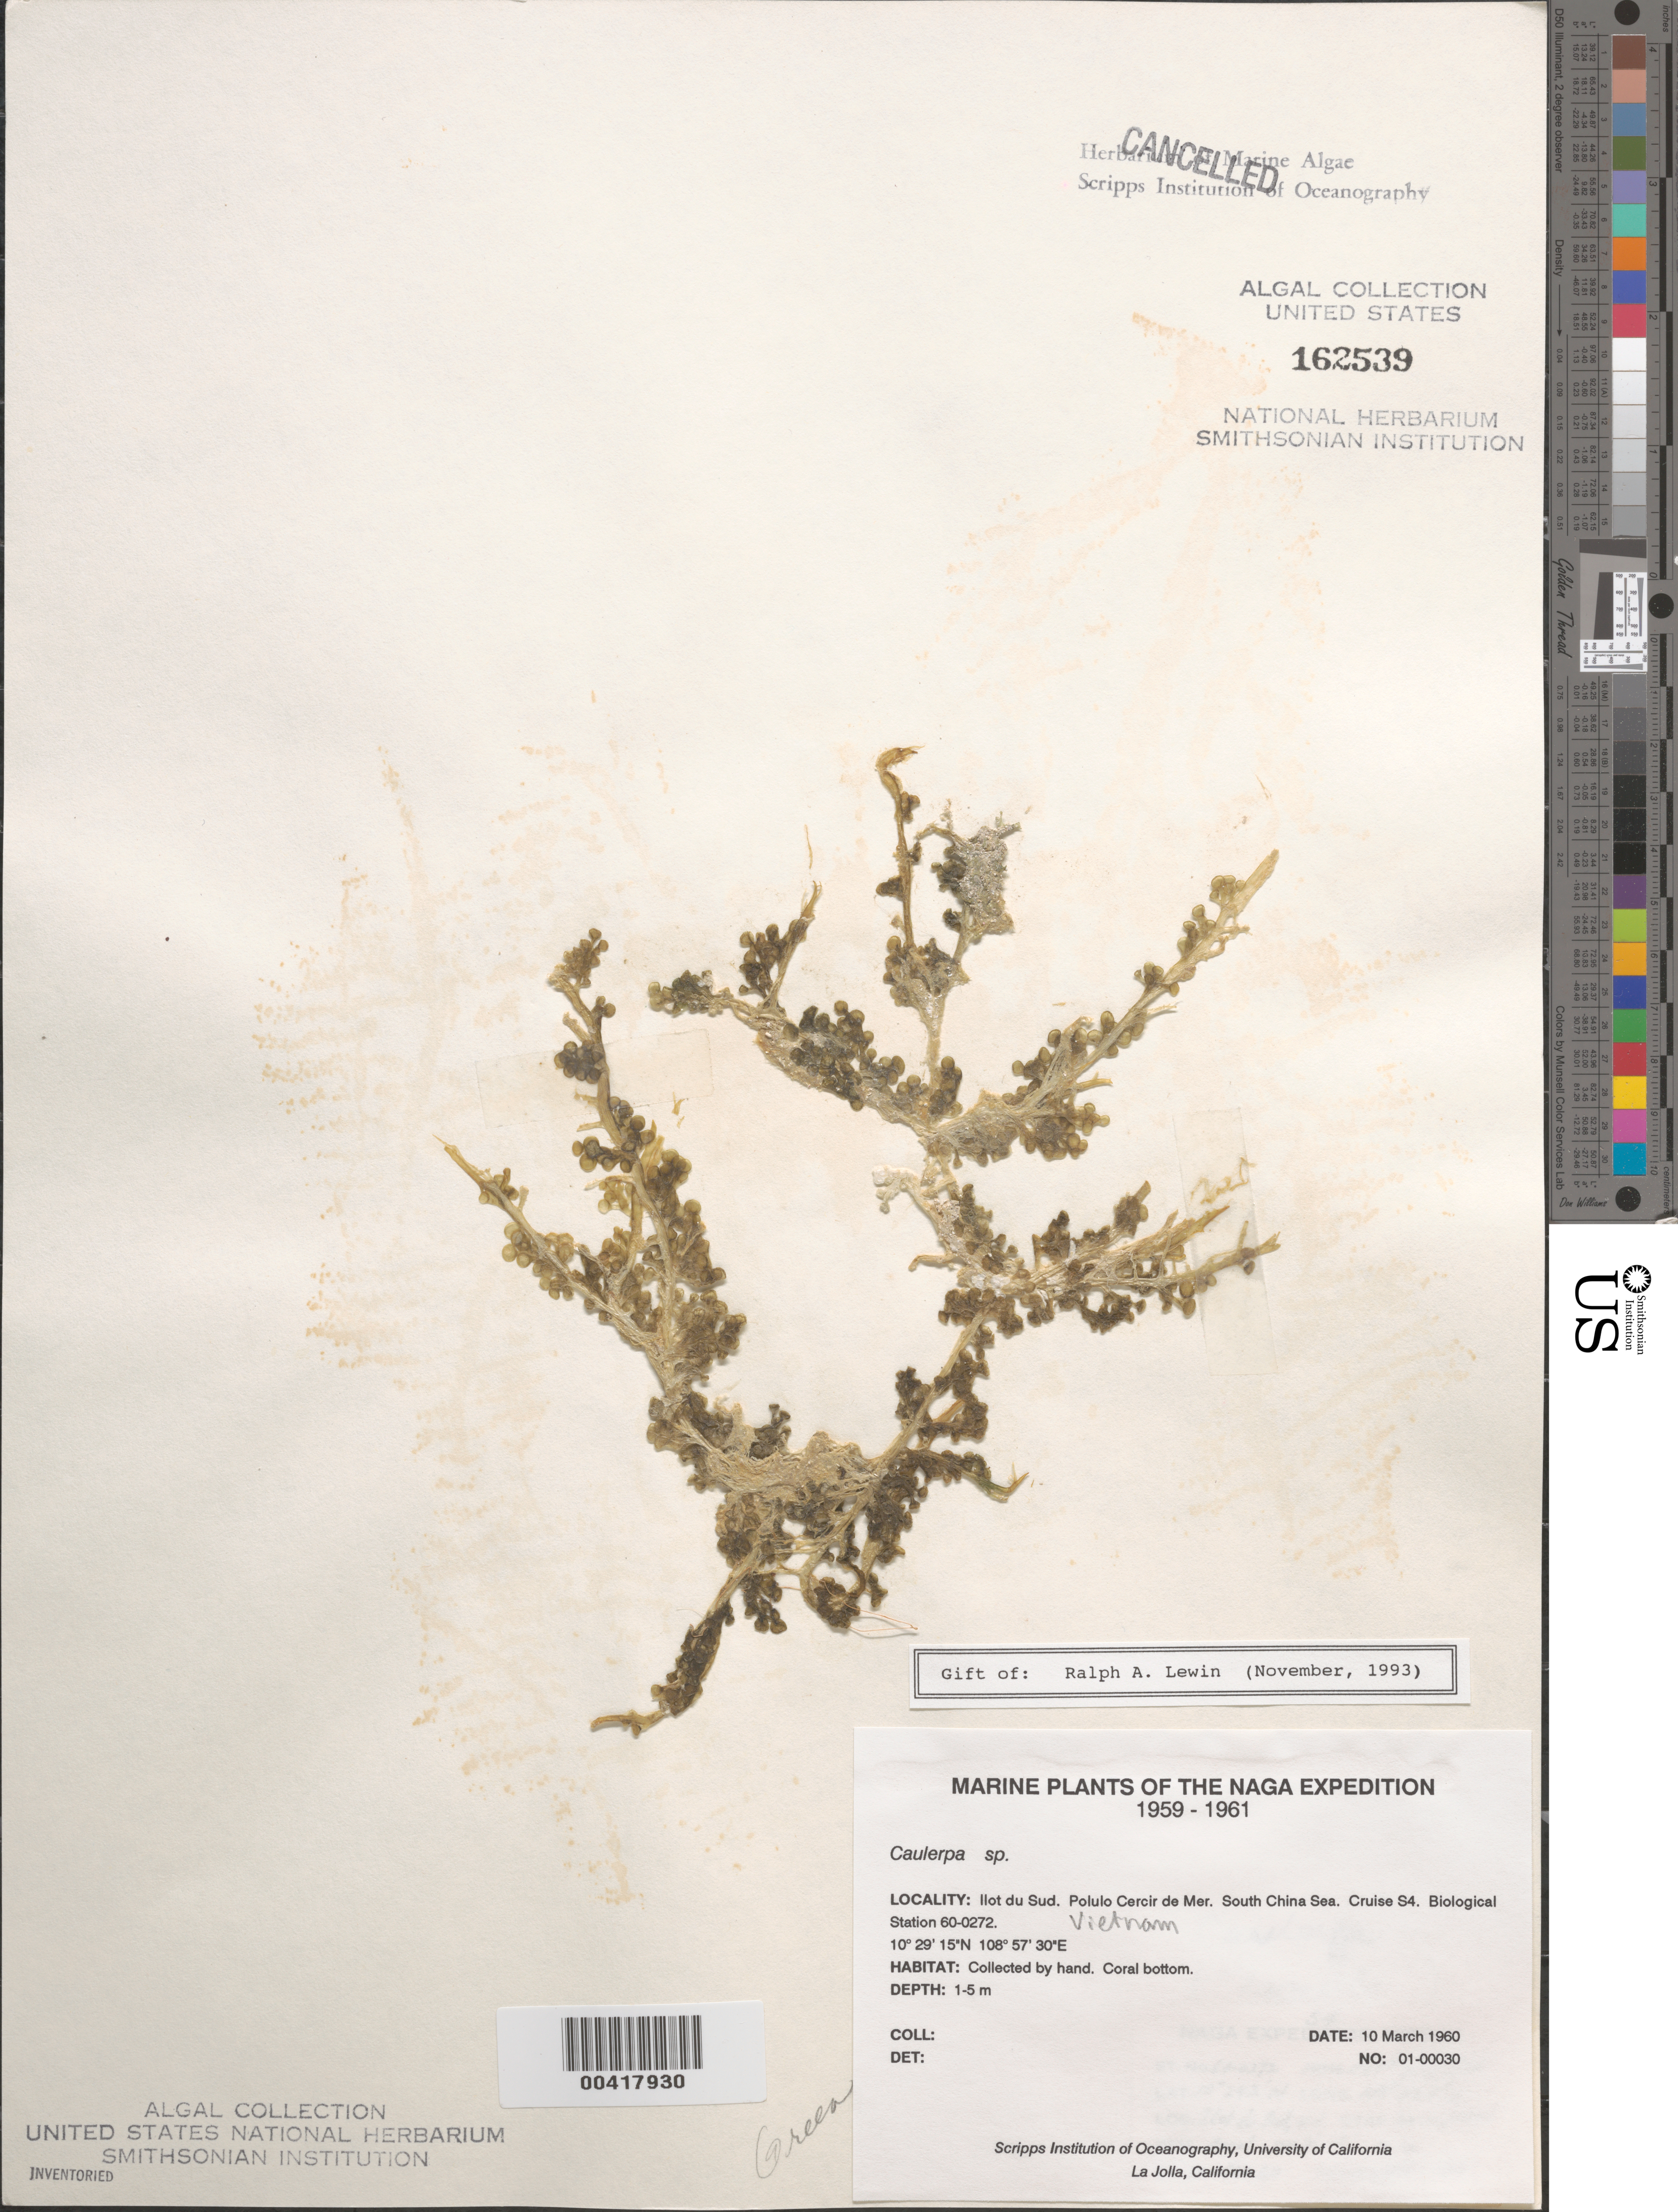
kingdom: Plantae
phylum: Chlorophyta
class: Ulvophyceae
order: Bryopsidales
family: Caulerpaceae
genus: Caulerpa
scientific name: Caulerpa sp.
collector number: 01-00030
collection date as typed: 10 Mar 1960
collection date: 1960-03-10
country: Vietnam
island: Ilot du Sud (Cu Lao Thu)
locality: Poulo Cecir de Mer, South China Sea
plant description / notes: Naga Expedition, 1959-1961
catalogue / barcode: US 162539